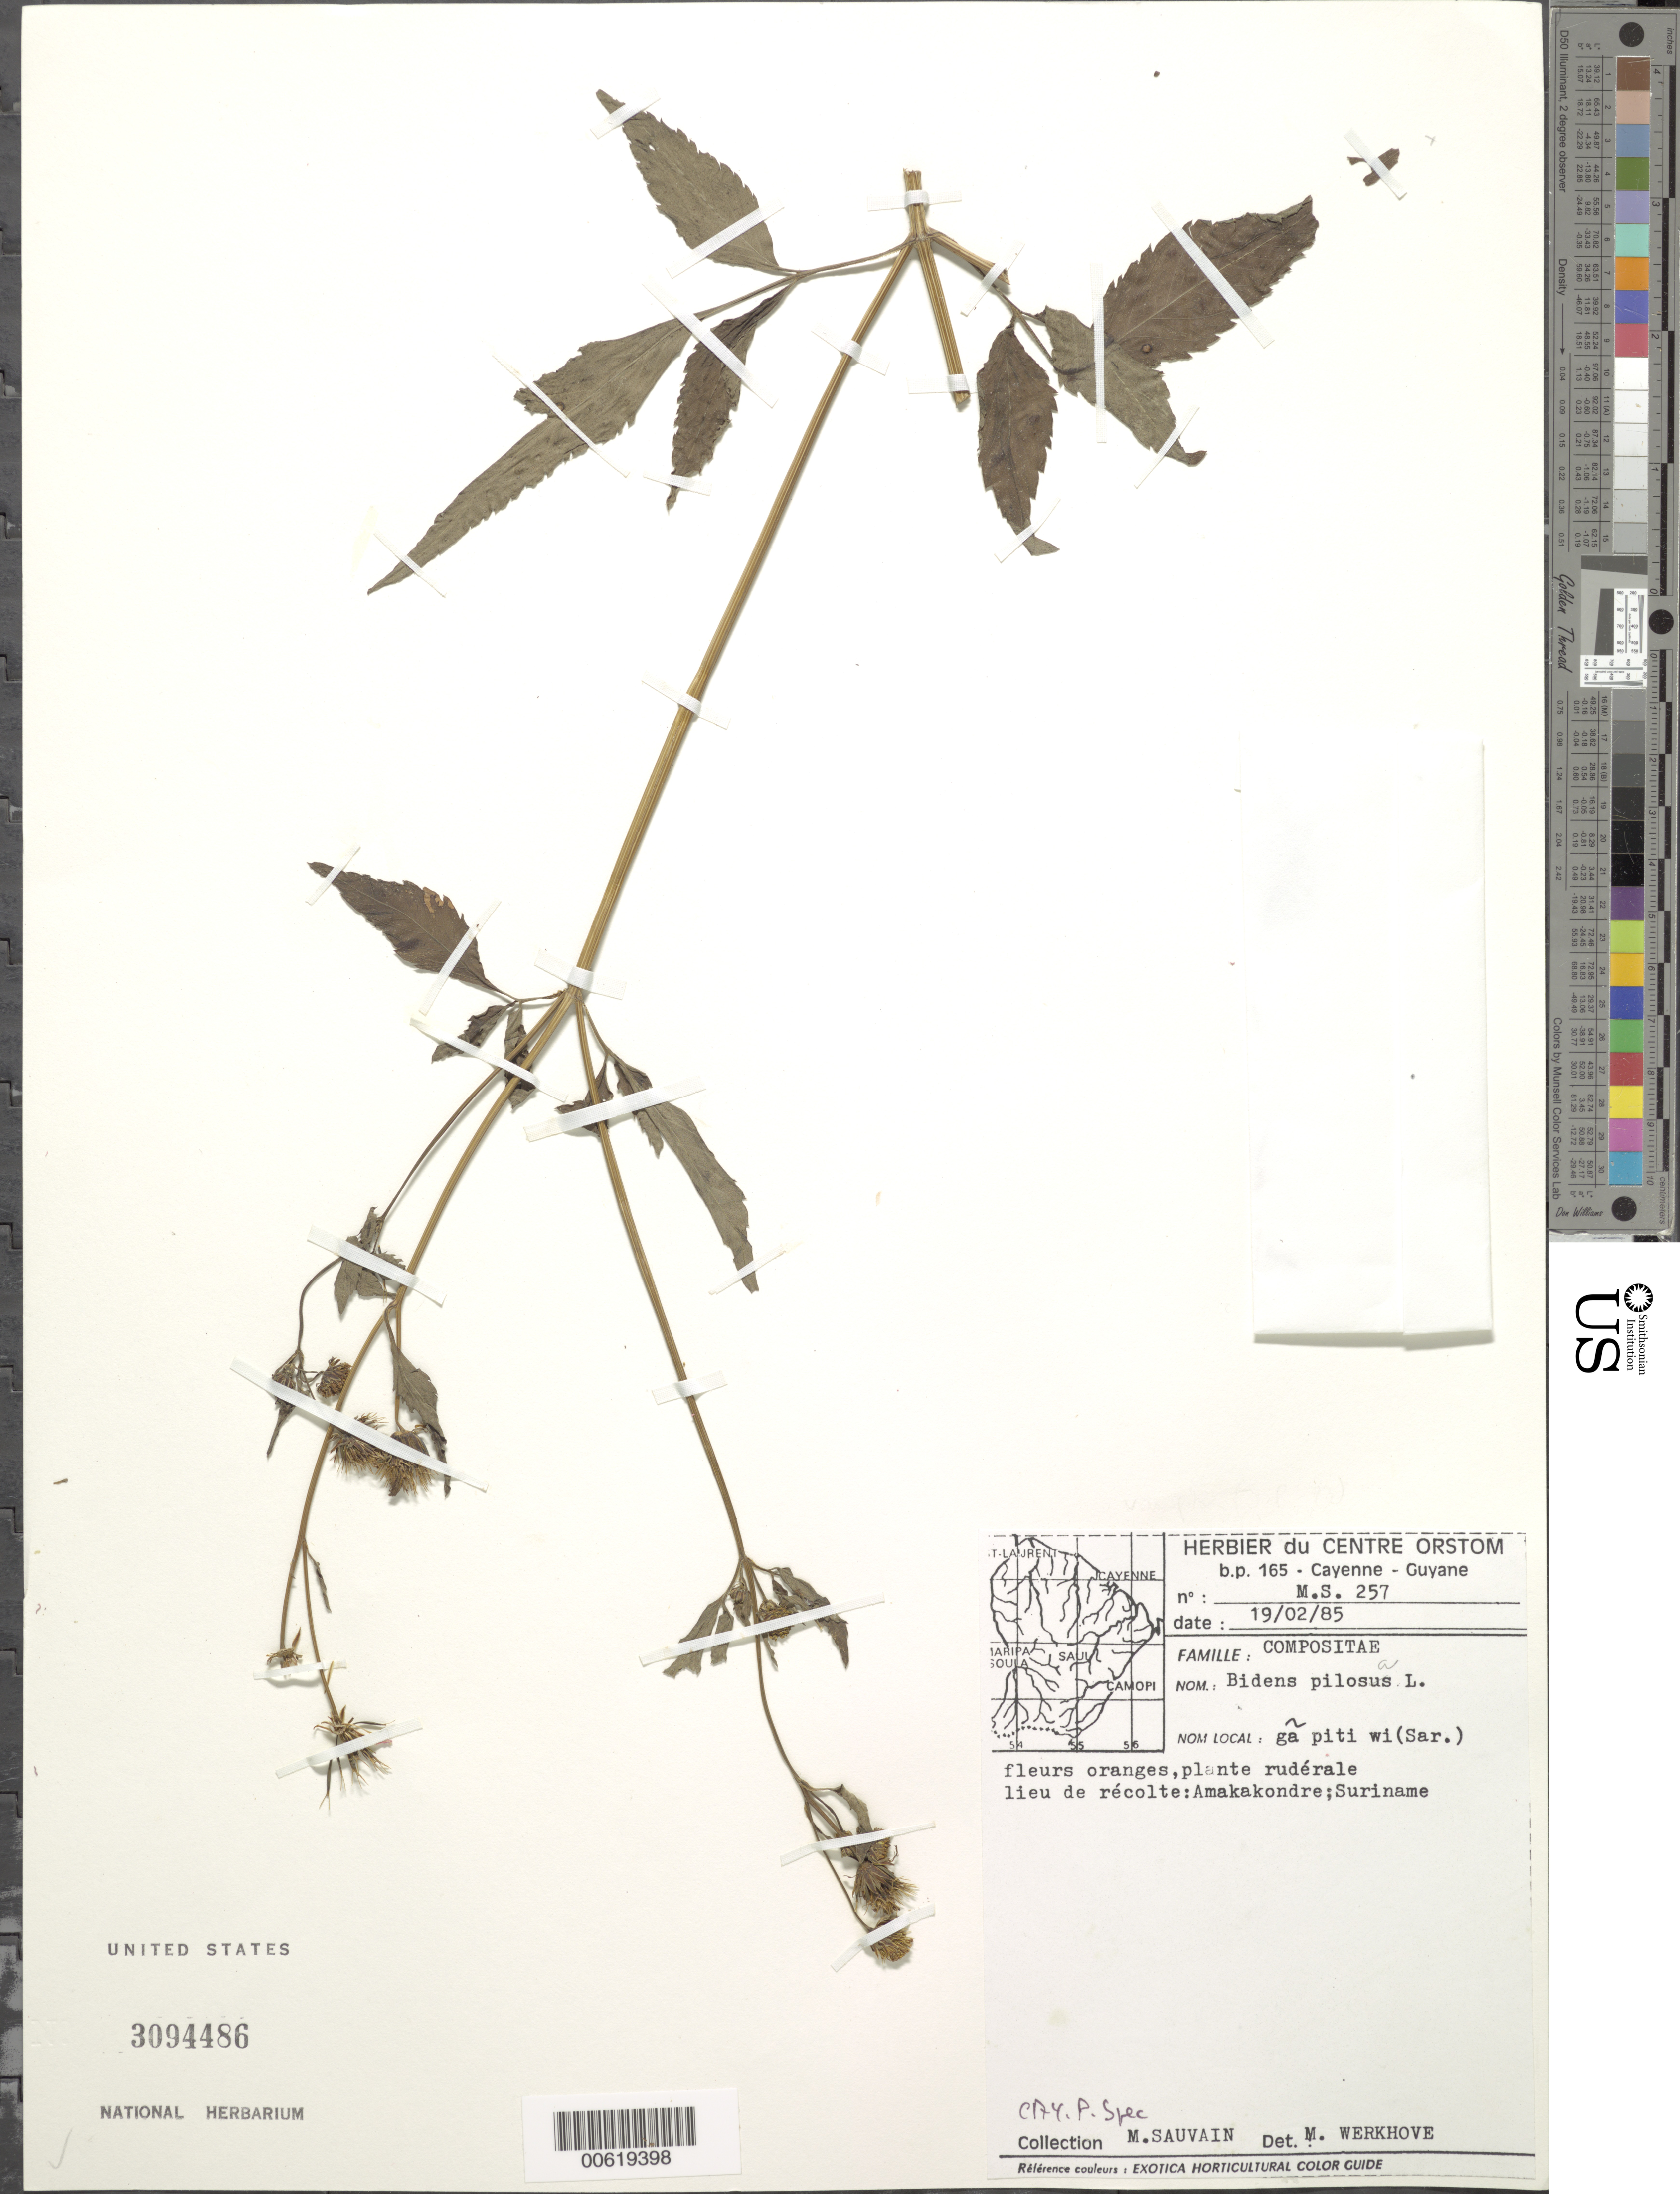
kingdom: Plantae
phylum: Tracheophyta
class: Magnoliopsida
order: Asterales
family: Asteraceae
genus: Bidens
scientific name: Bidens pilosa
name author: L.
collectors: M. Sauvain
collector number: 257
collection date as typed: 19-Feb-85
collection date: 1985-02-19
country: Suriname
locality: Amaka kondre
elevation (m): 200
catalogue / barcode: US 3094486